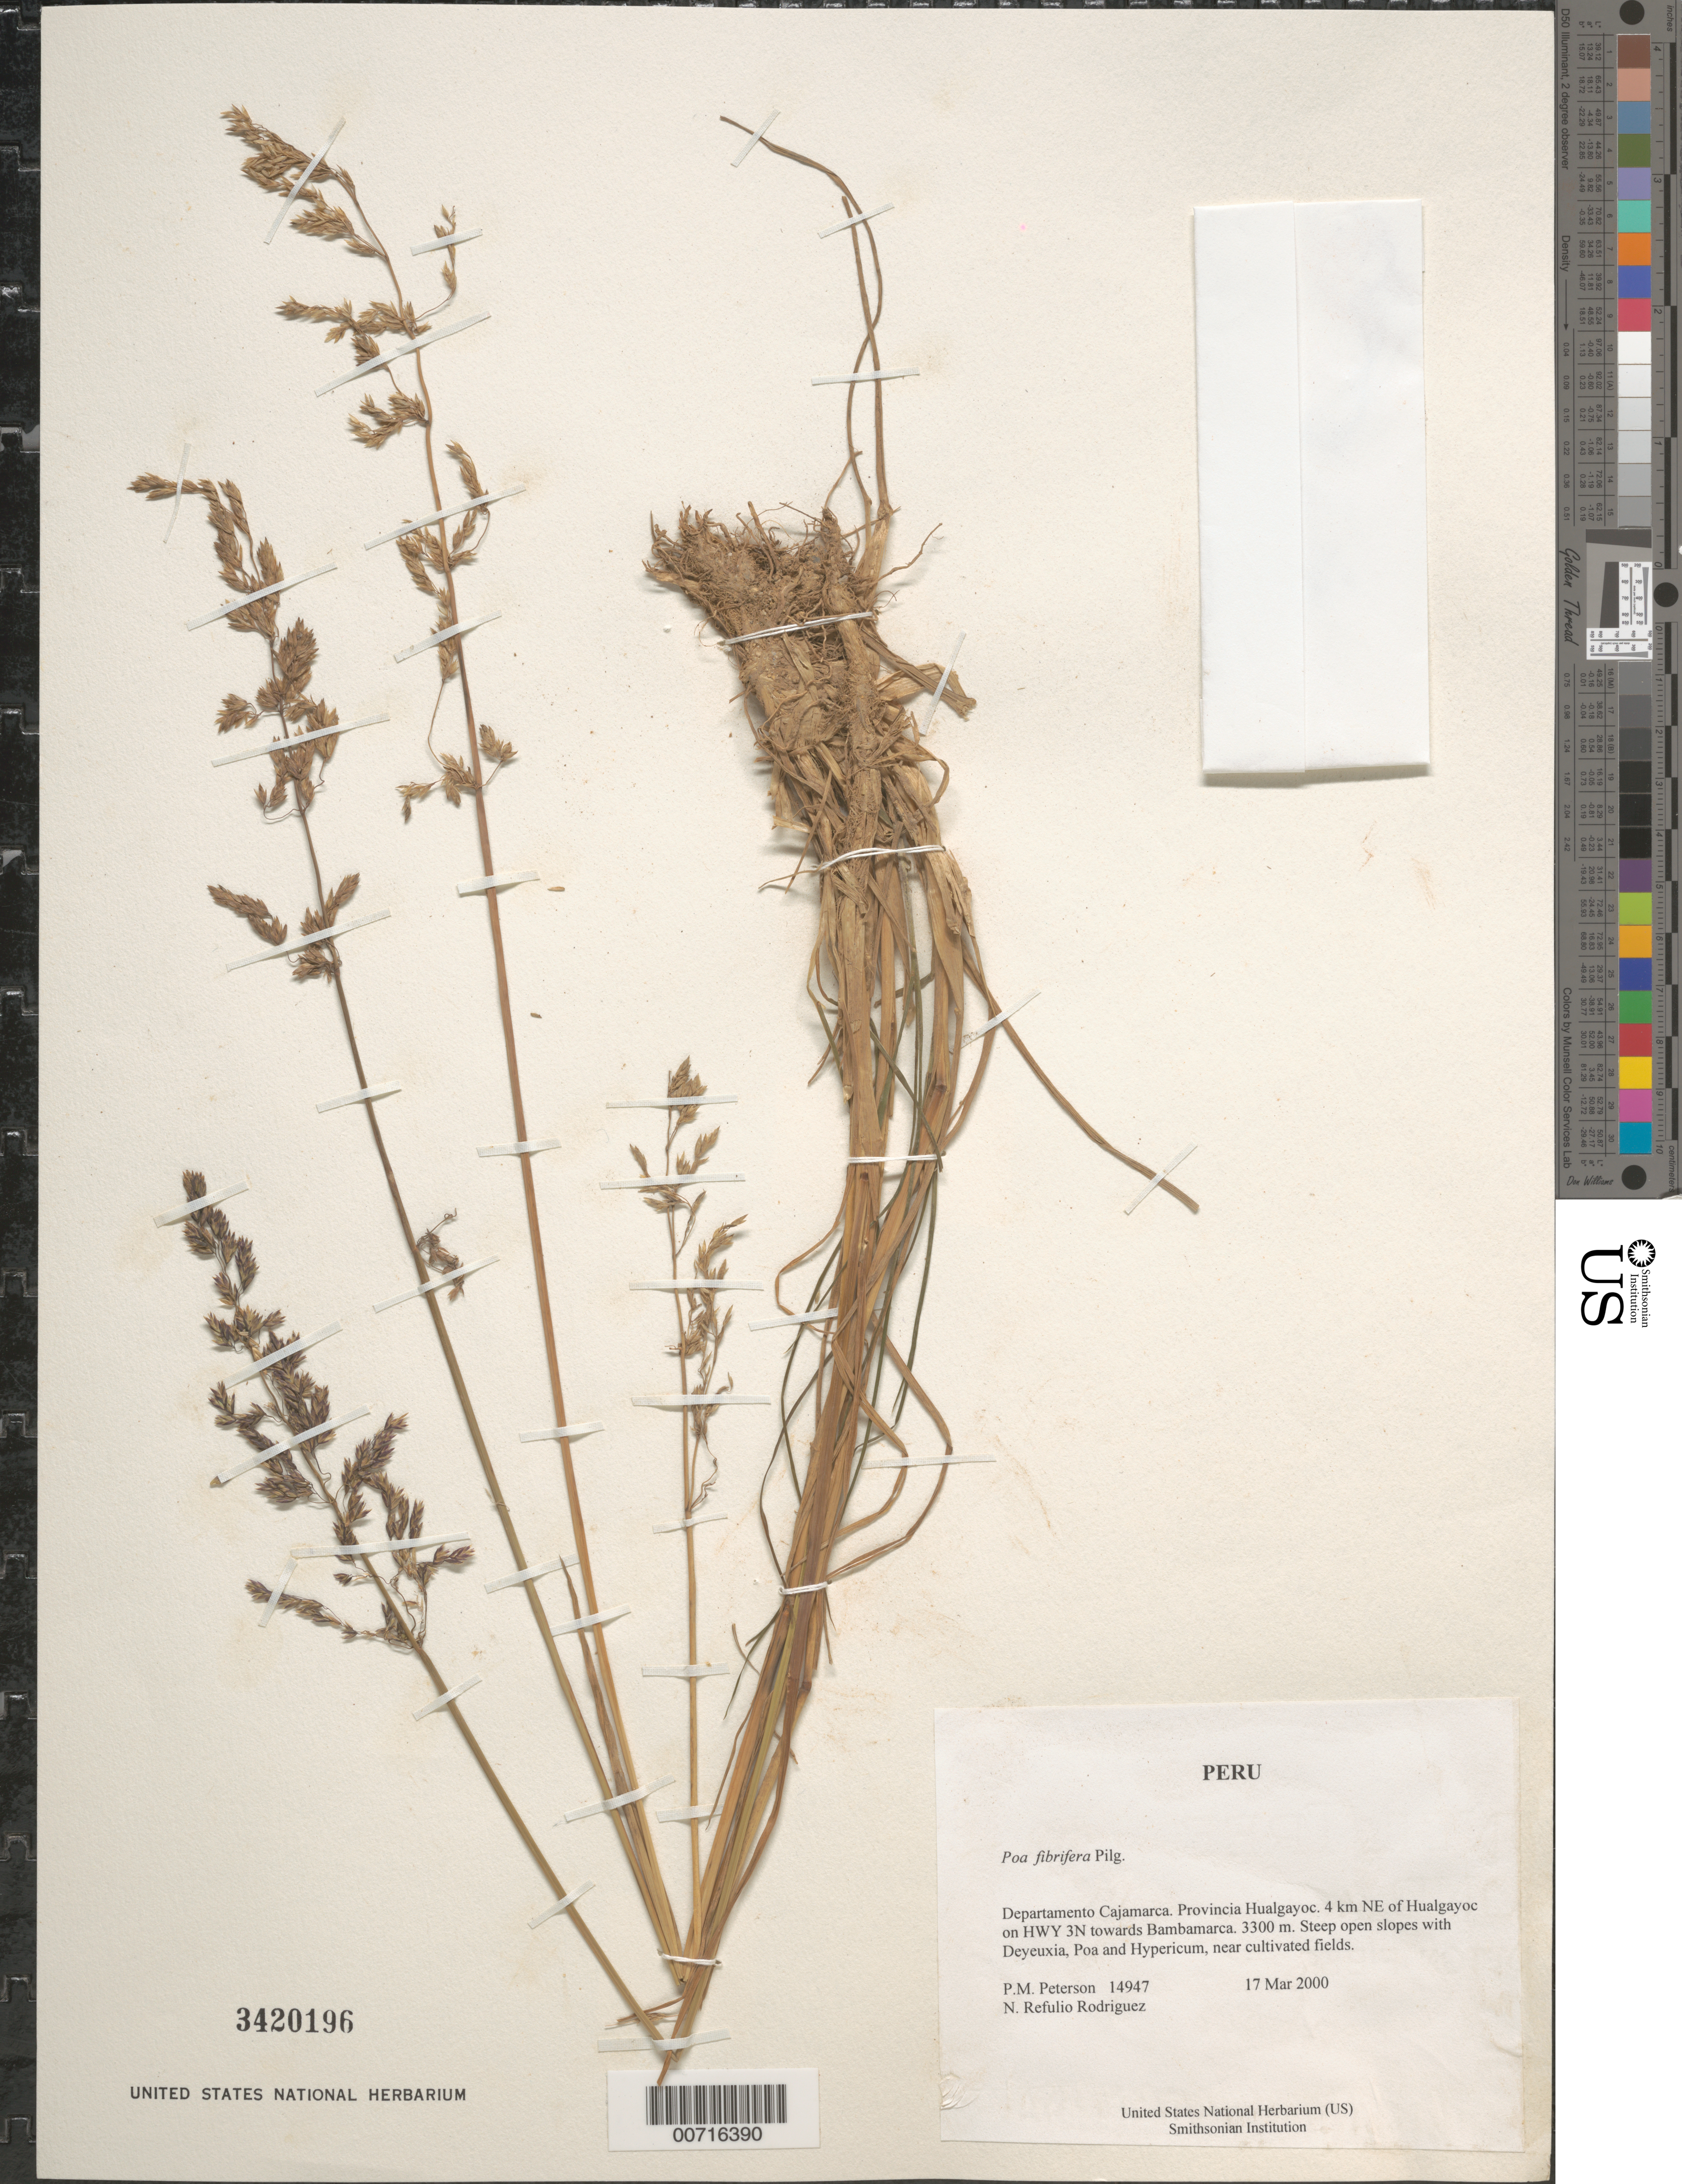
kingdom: Plantae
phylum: Tracheophyta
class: Liliopsida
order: Poales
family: Poaceae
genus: Poa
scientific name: Poa fibrifera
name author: Pilg.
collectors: P. M. Peterson & N. Refulio-Rodríguez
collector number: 14947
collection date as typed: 17 Mar 2000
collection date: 2000-03-17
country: Peru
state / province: Cajamarca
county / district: Hualgayoc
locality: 4 km NE of Hualgayoc on HWY 3N towards Bambamarca.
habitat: Steep open slopes with Deyeuxia, Poa and Hypericum, near cultivated fields.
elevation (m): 3300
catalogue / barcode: US 3420196